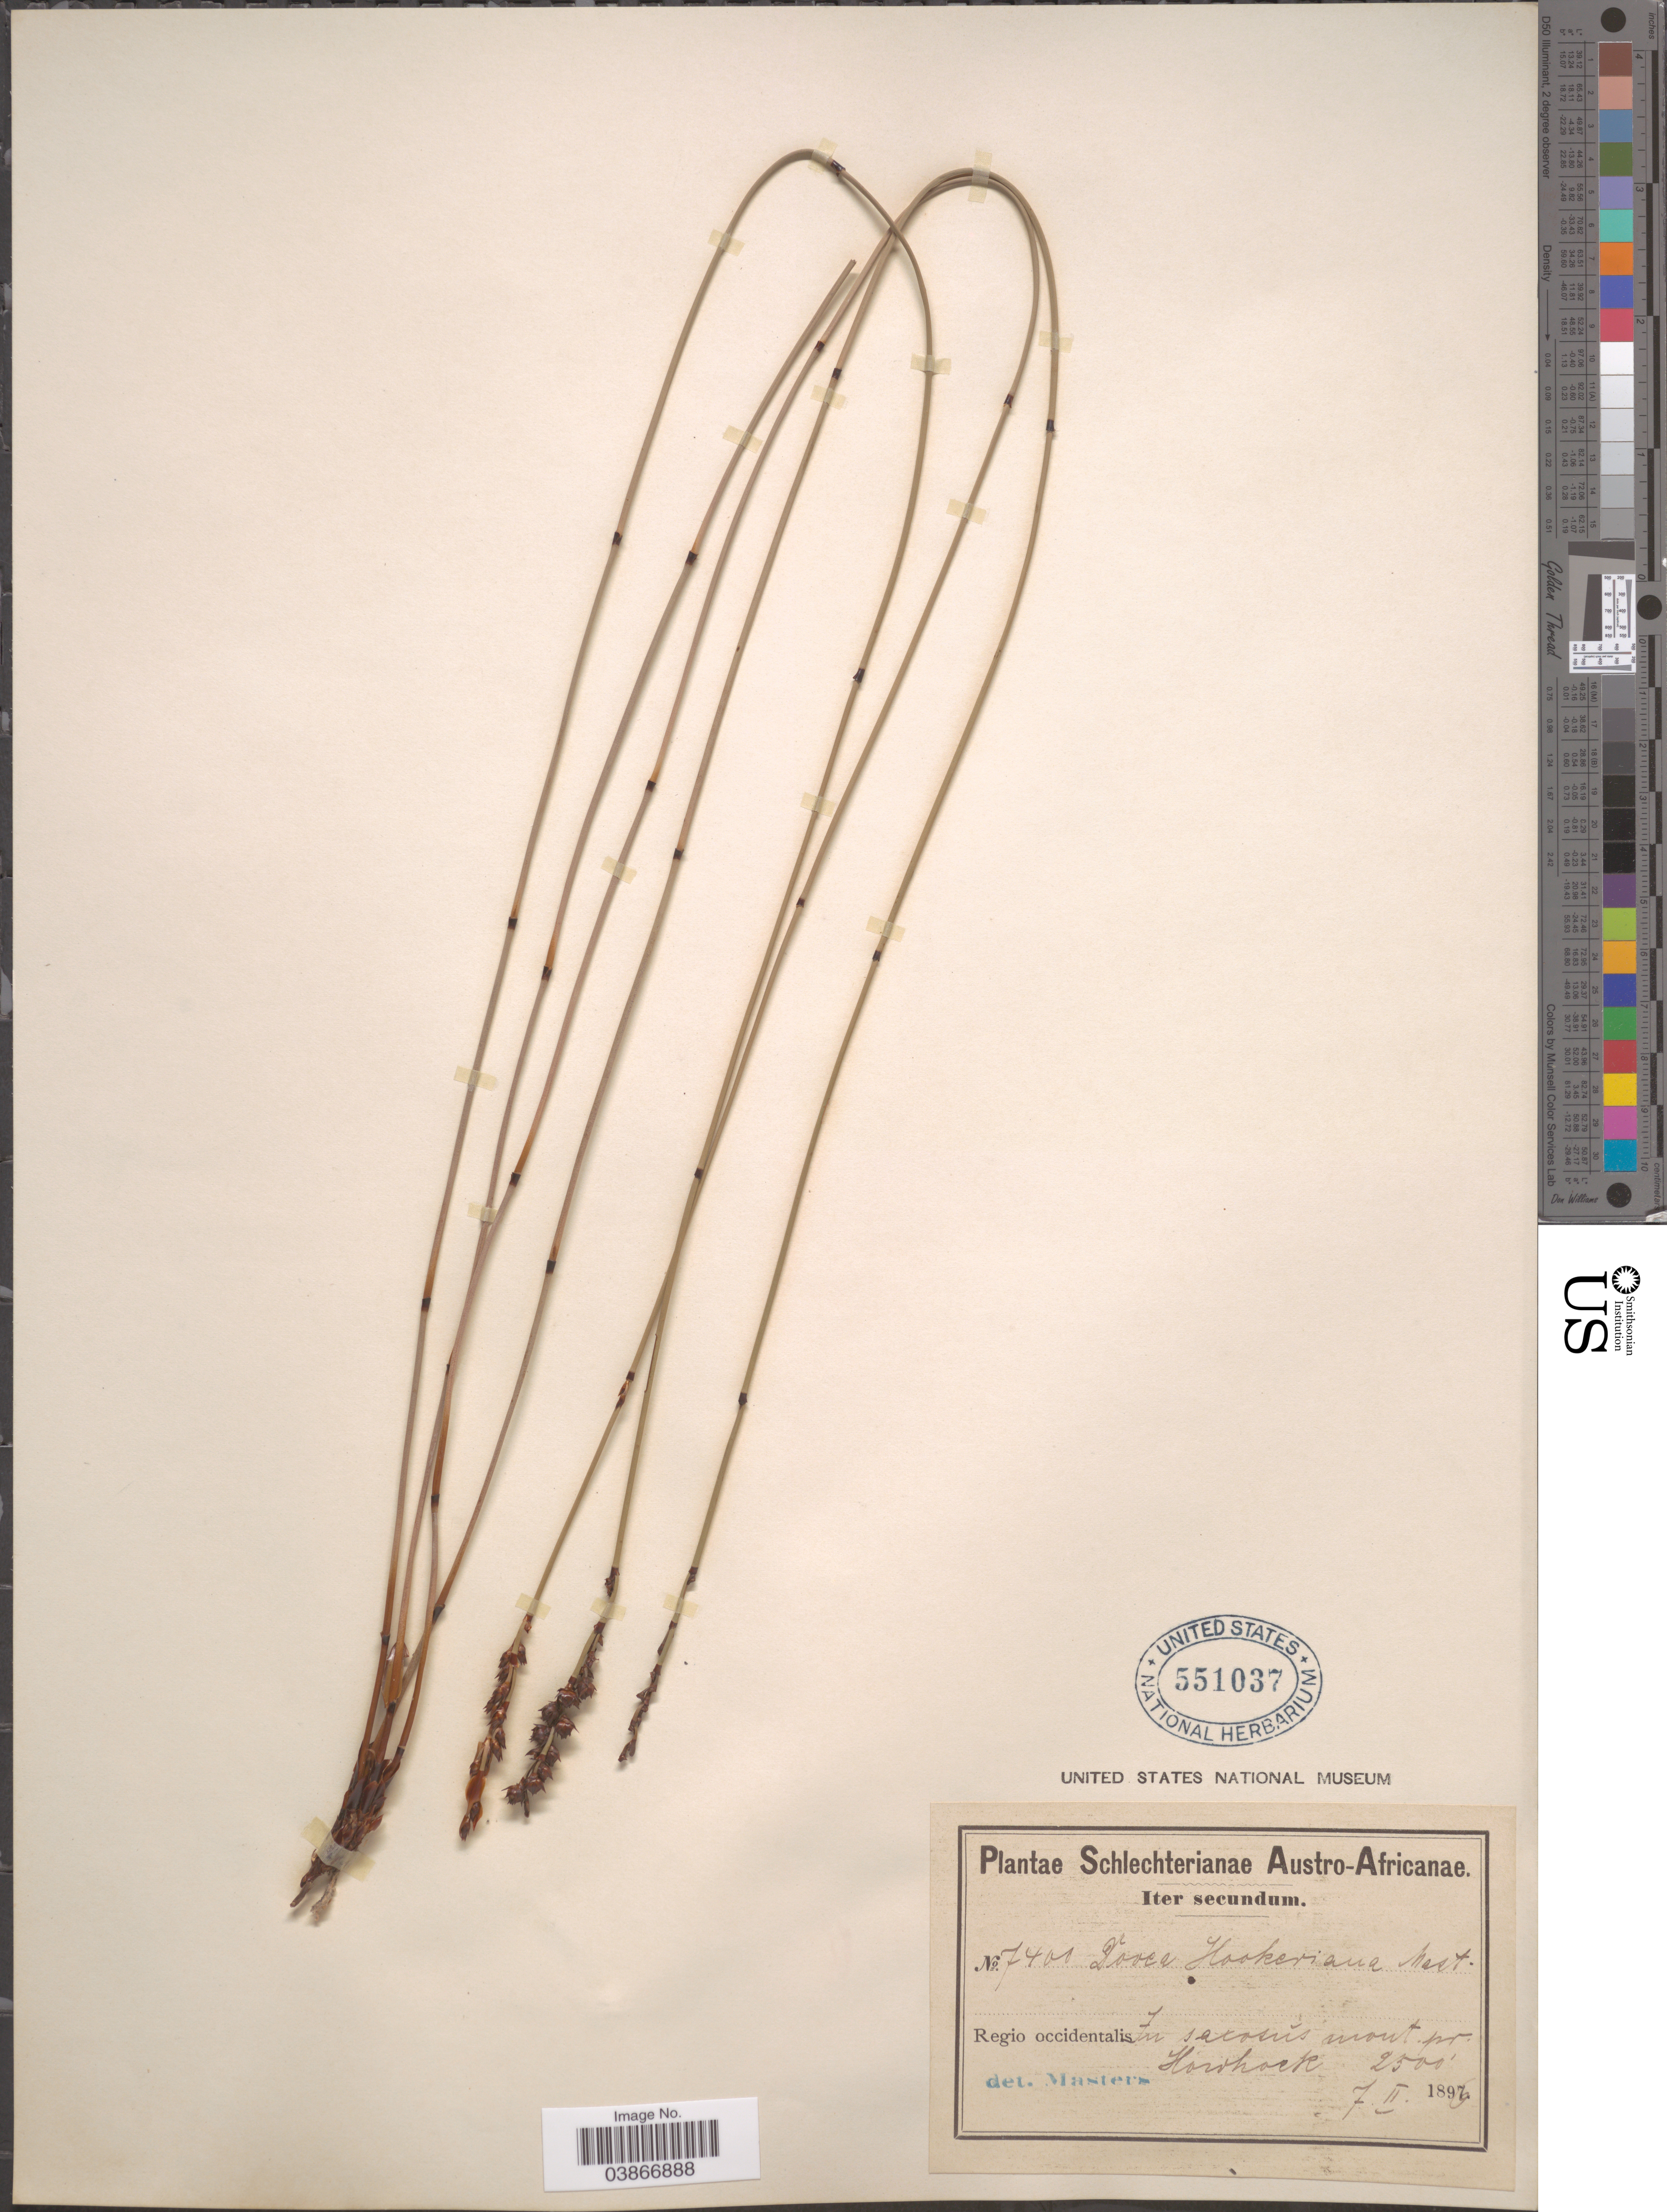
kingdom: Plantae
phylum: Tracheophyta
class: Liliopsida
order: Poales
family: Restionaceae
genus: Elegia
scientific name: Elegia hookeriana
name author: (Mast.) Moline & H.P. Linder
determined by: Strong, Mark T., (BOT), Smithsonian Institution - National Museum of Natural History (UNITED STATES)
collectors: Schlechter, --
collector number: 77400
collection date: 1896-02-07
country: South Africa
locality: Austro-Africanae. Regio occidentalis. In saxosis mont pr. Howhoek.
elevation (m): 762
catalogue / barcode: US 551037